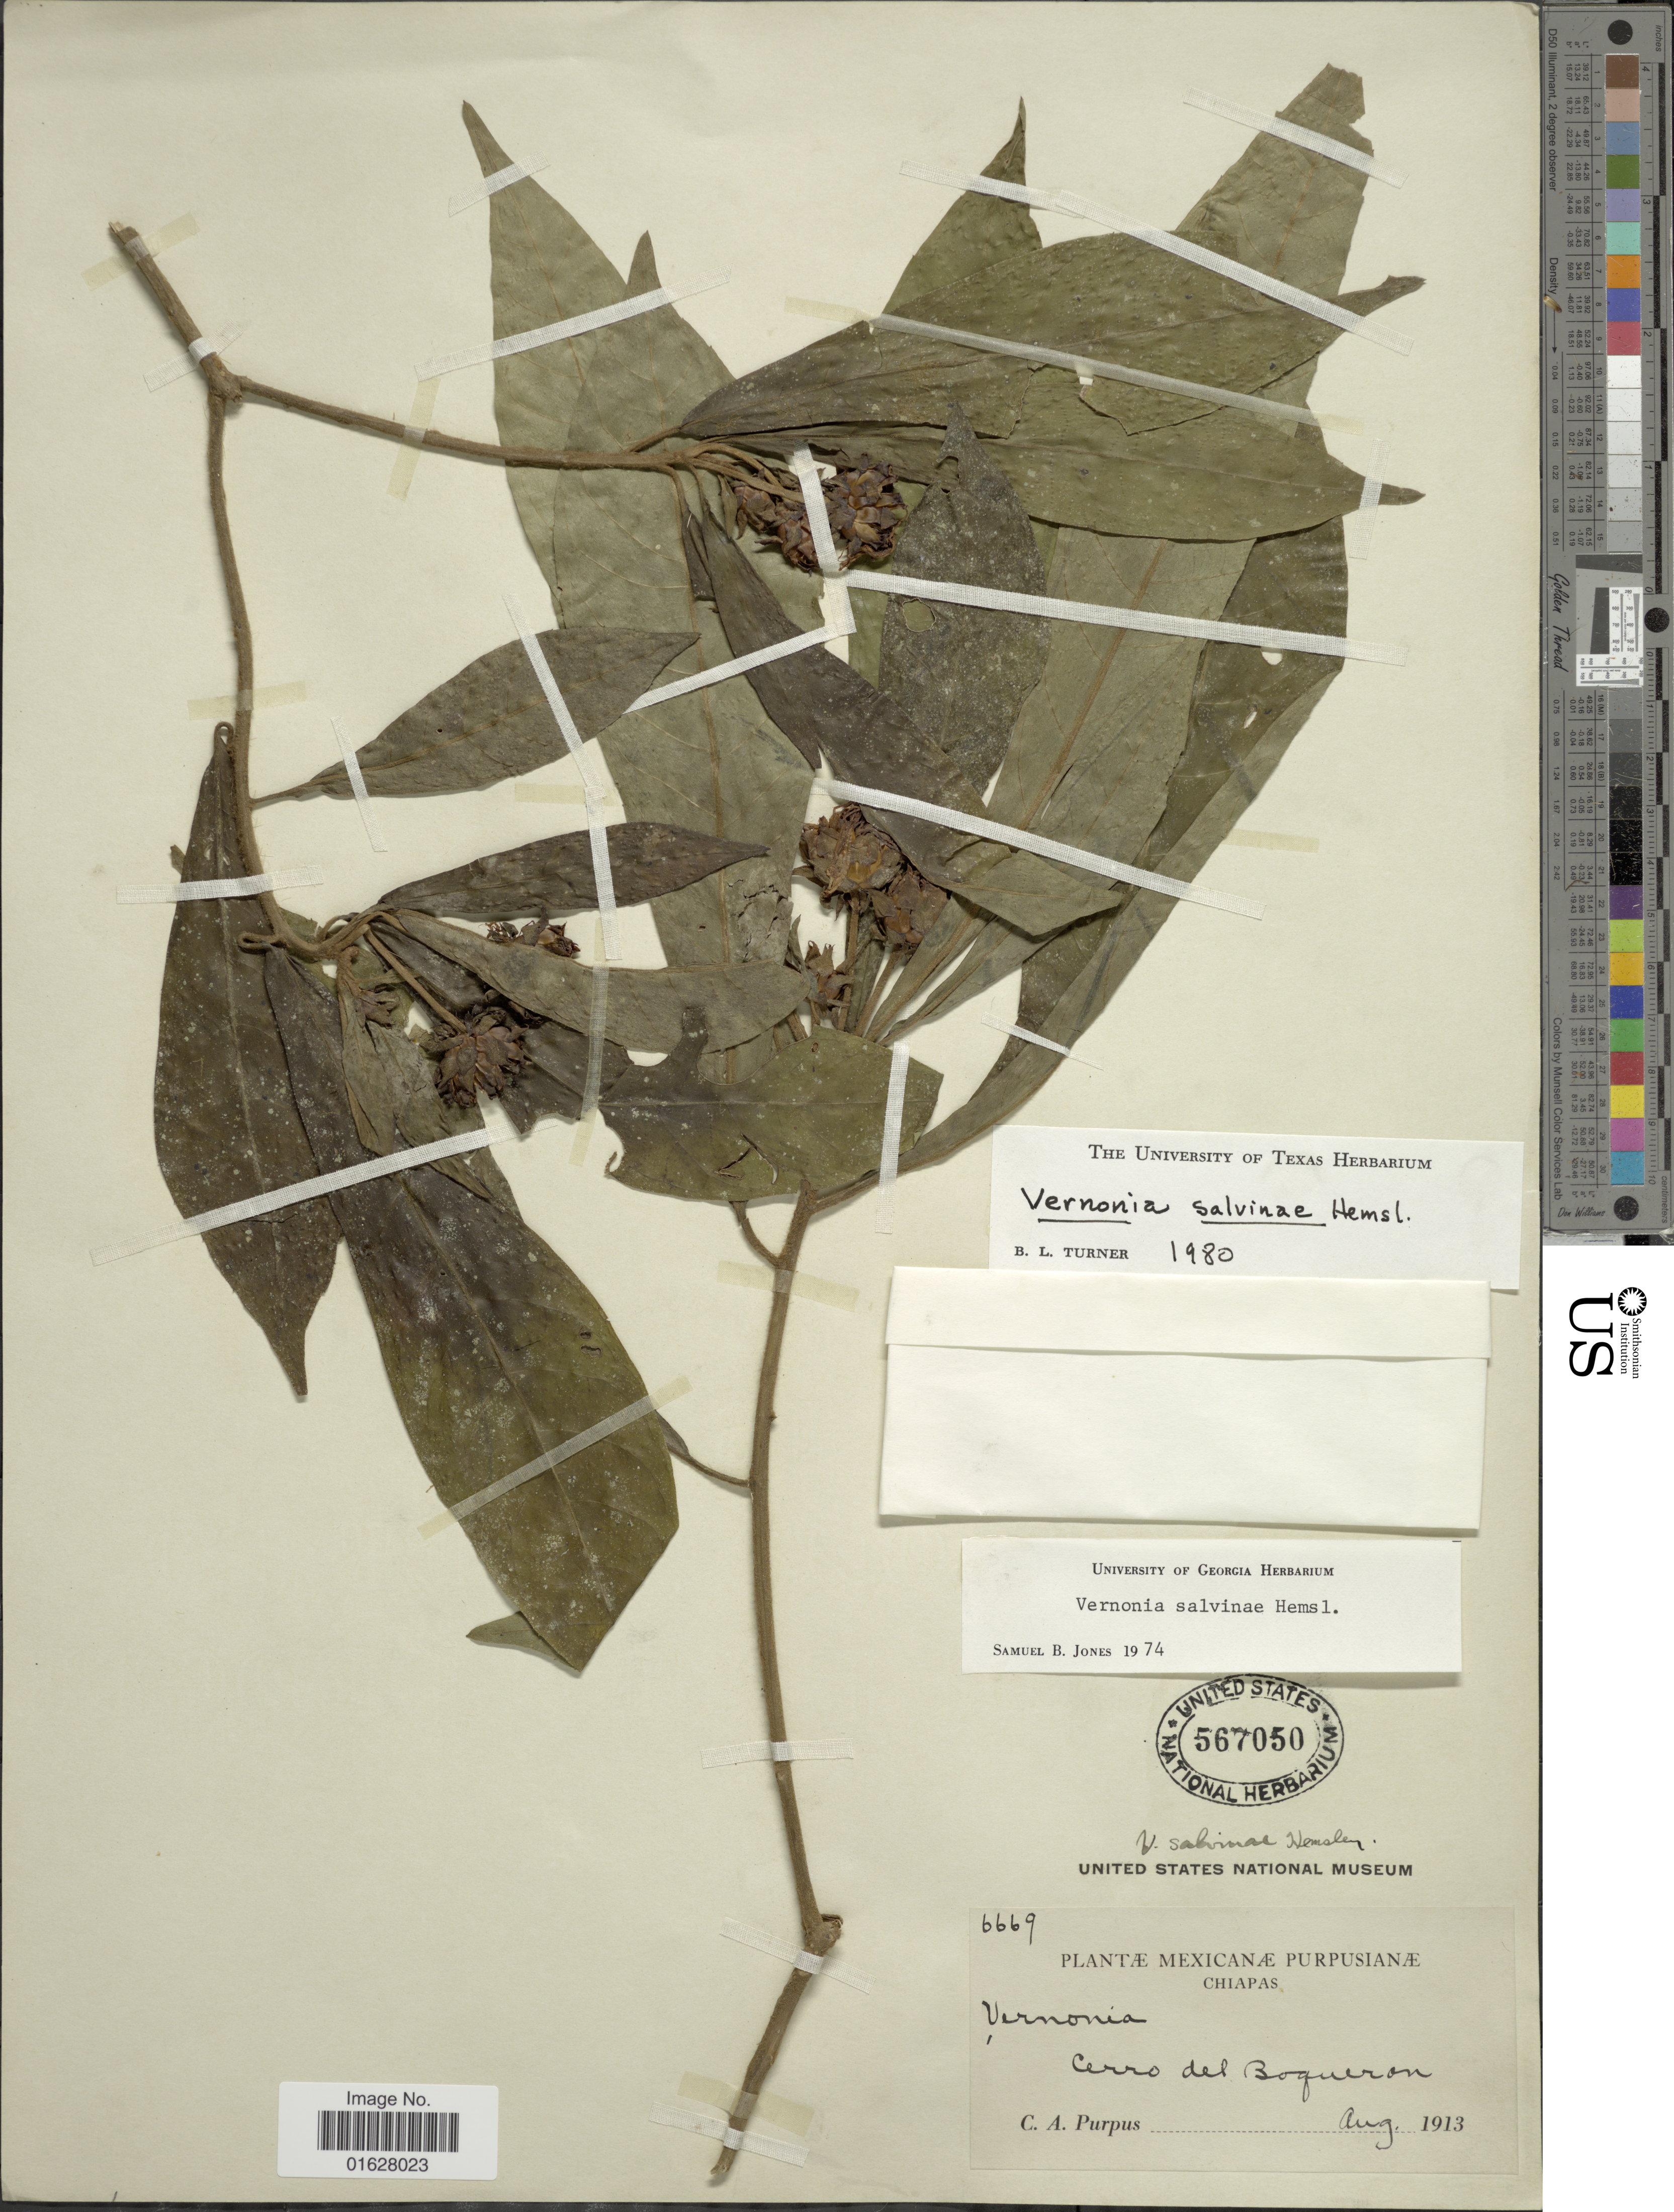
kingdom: Plantae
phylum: Tracheophyta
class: Magnoliopsida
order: Asterales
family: Asteraceae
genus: Lepidonia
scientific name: Lepidonia salvinae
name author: (Hemsl.) H. Rob. & Funk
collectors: C. A. Purpus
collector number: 6669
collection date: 1913-08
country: Mexico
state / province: Chiapas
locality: Cerro del Boqueron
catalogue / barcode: US 567050